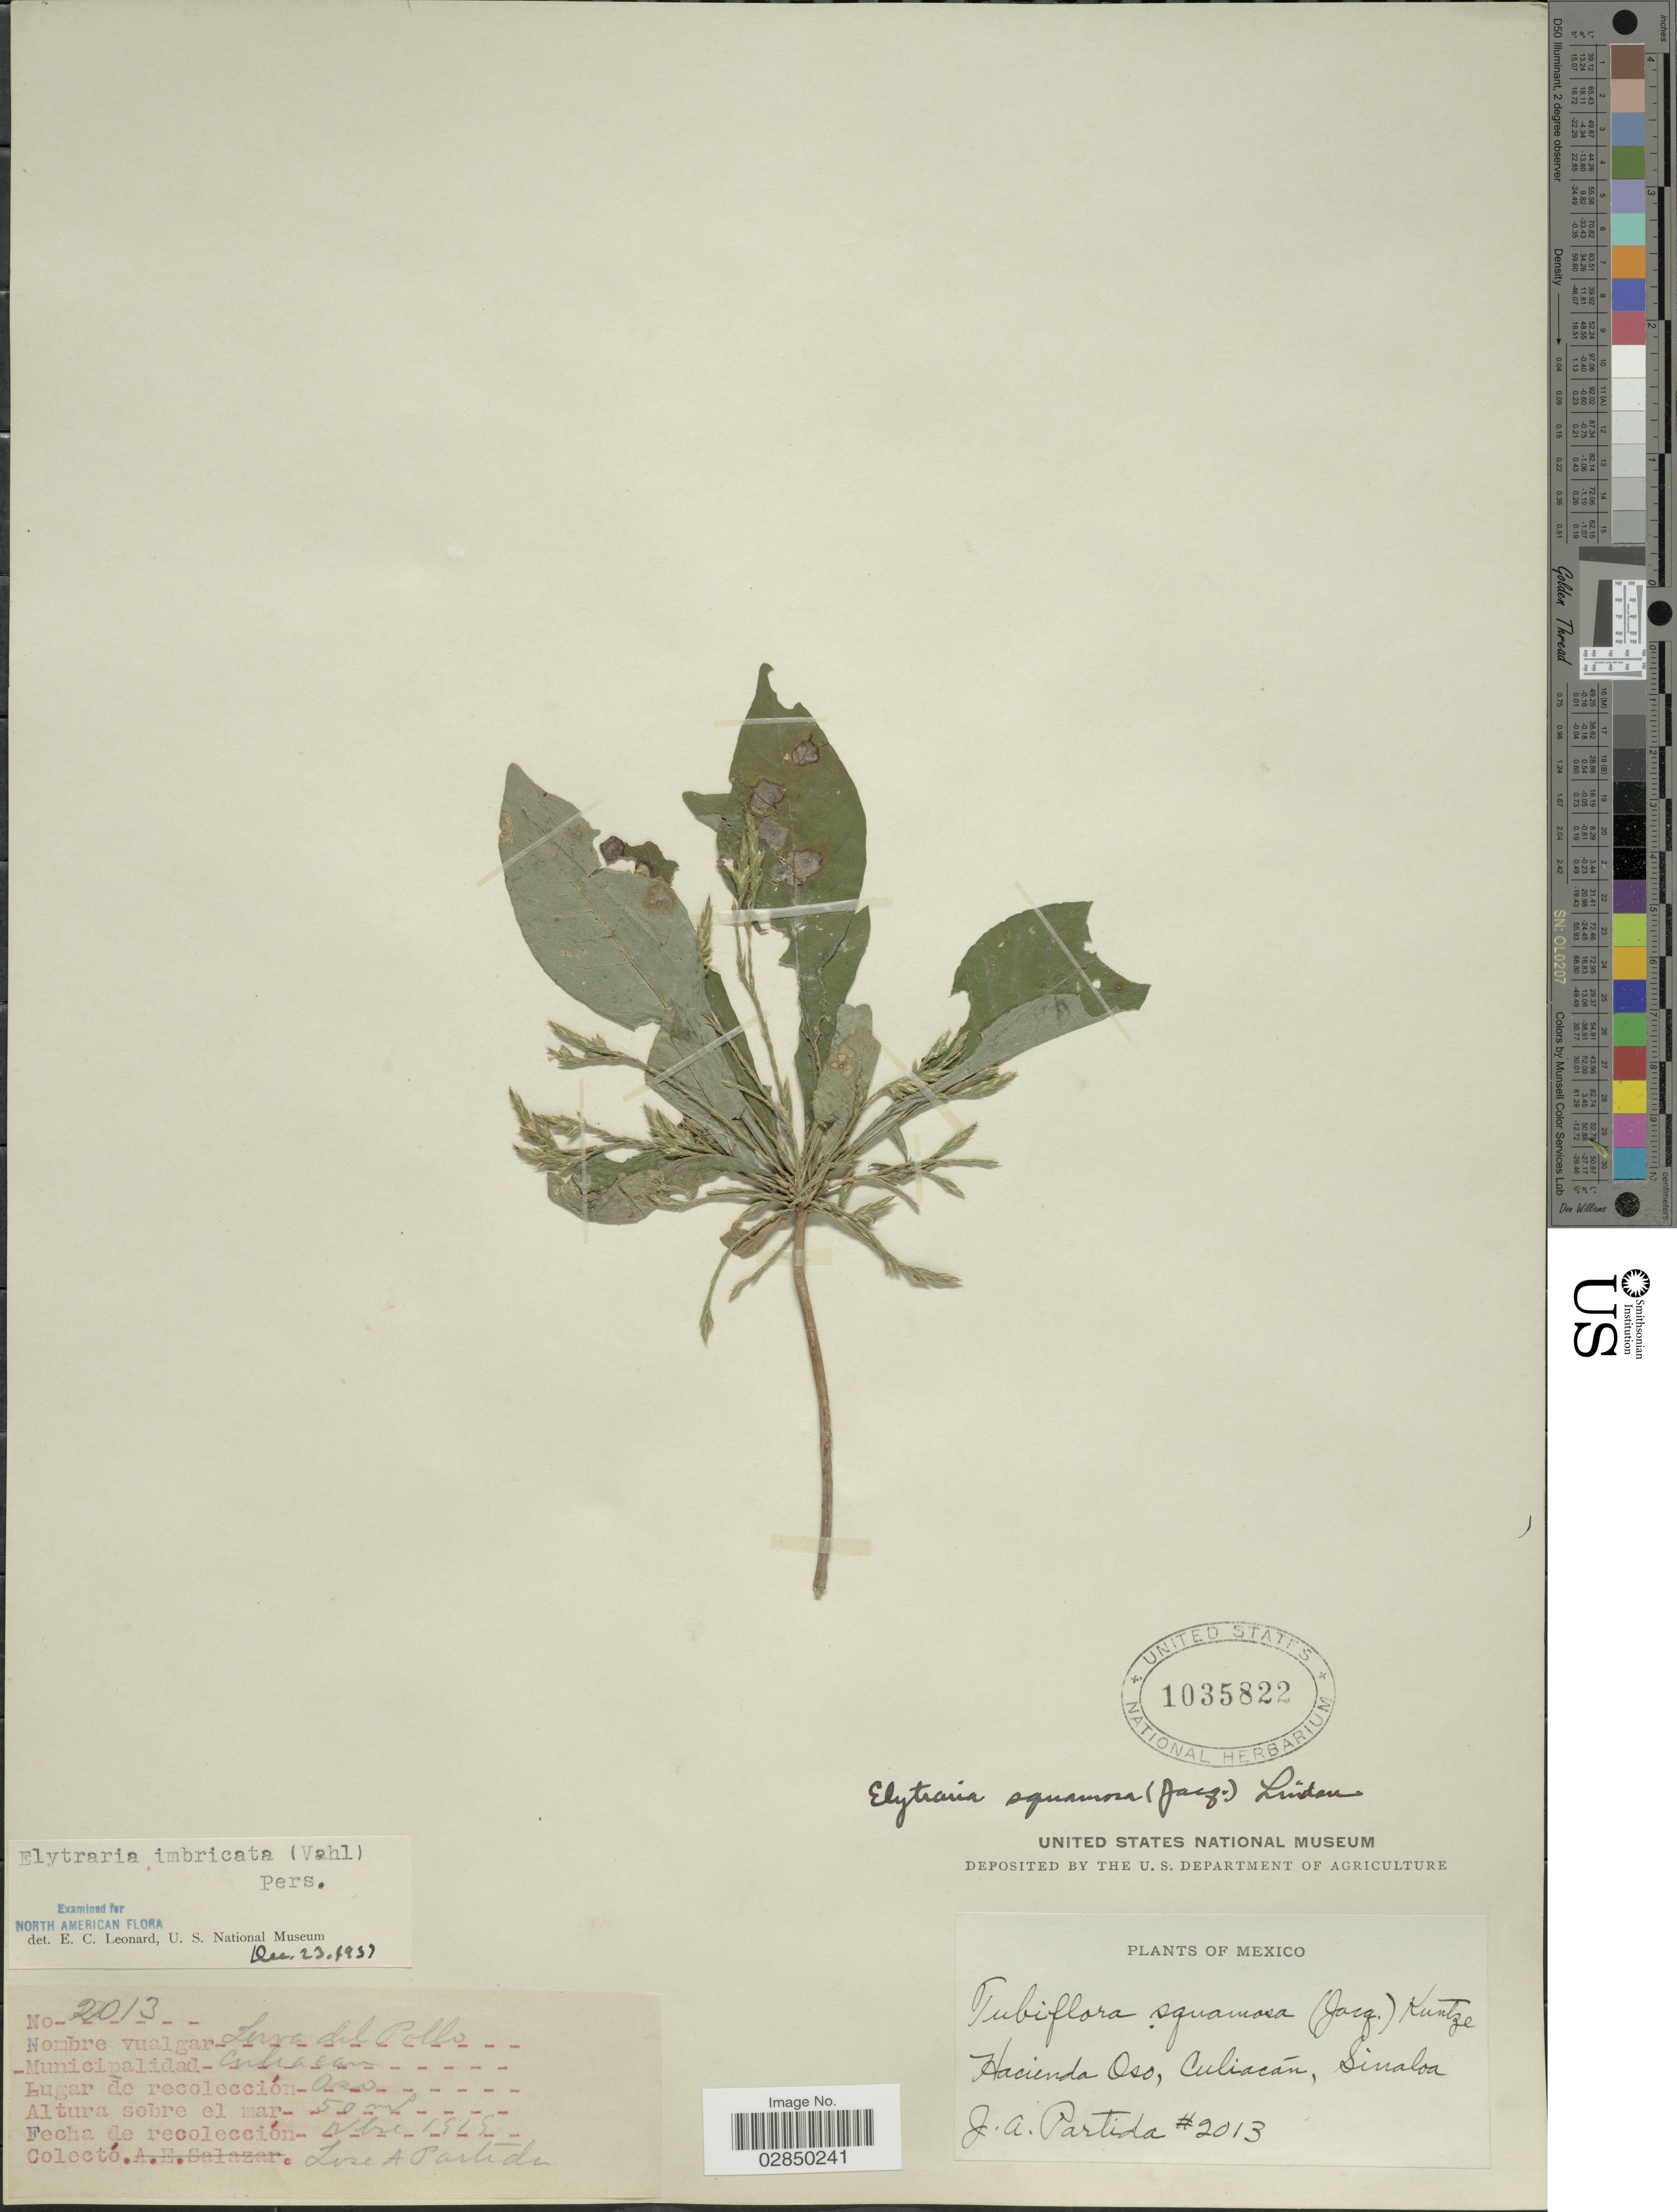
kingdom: Plantae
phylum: Tracheophyta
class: Magnoliopsida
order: Lamiales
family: Acanthaceae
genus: Elytraria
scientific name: Elytraria imbricata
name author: (Vahl) Pers.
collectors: J. Partida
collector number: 2013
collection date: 1919-11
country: Mexico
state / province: Sinaloa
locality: Hacienda Oso, Municipalidad Culiacán.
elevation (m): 50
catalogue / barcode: US 1035822